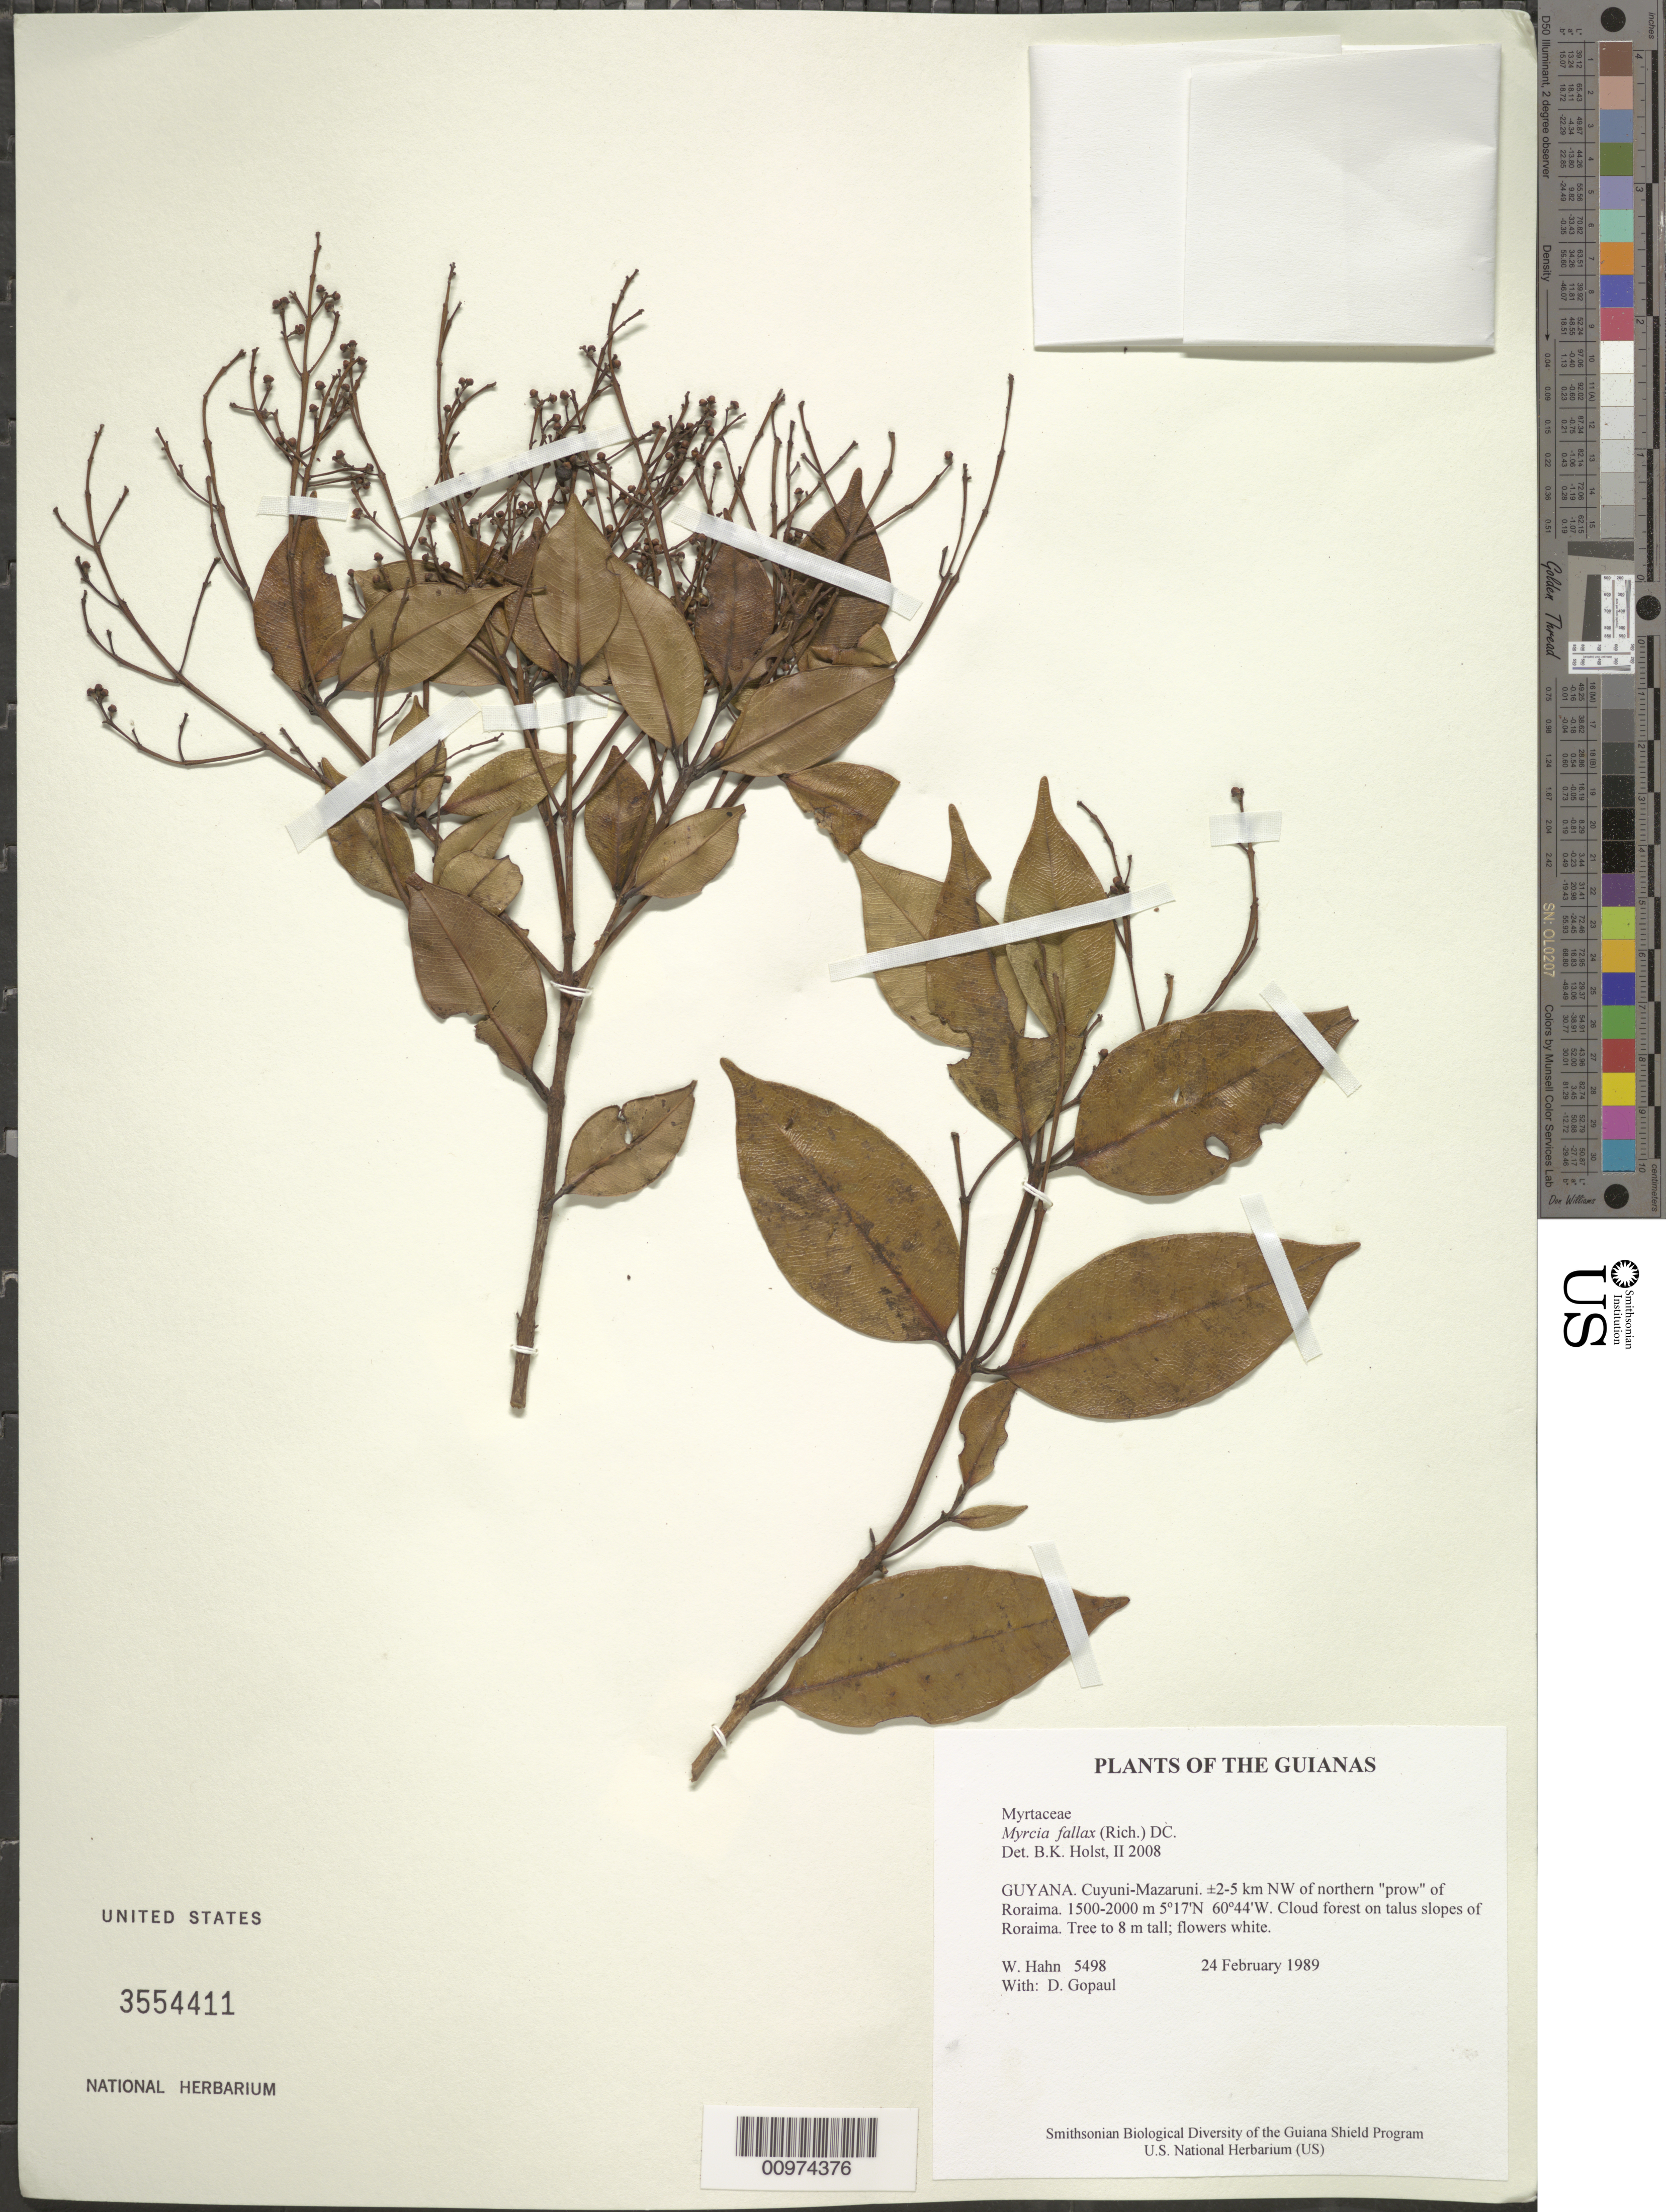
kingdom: Plantae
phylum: Tracheophyta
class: Magnoliopsida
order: Myrtales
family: Myrtaceae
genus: Myrcia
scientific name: Myrcia fallax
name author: (Rich.) DC.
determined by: Holst, Bruce K.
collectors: W. Hahn & D. Gopaul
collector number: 5498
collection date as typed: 24 February 1989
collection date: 1989-02-24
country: Guyana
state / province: Cuyuni-Mazaruni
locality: ±2-5 km NW of northern "prow" of Roraima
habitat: Cloud forest on talus slopes of Roraima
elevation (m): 1500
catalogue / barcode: US 3554411